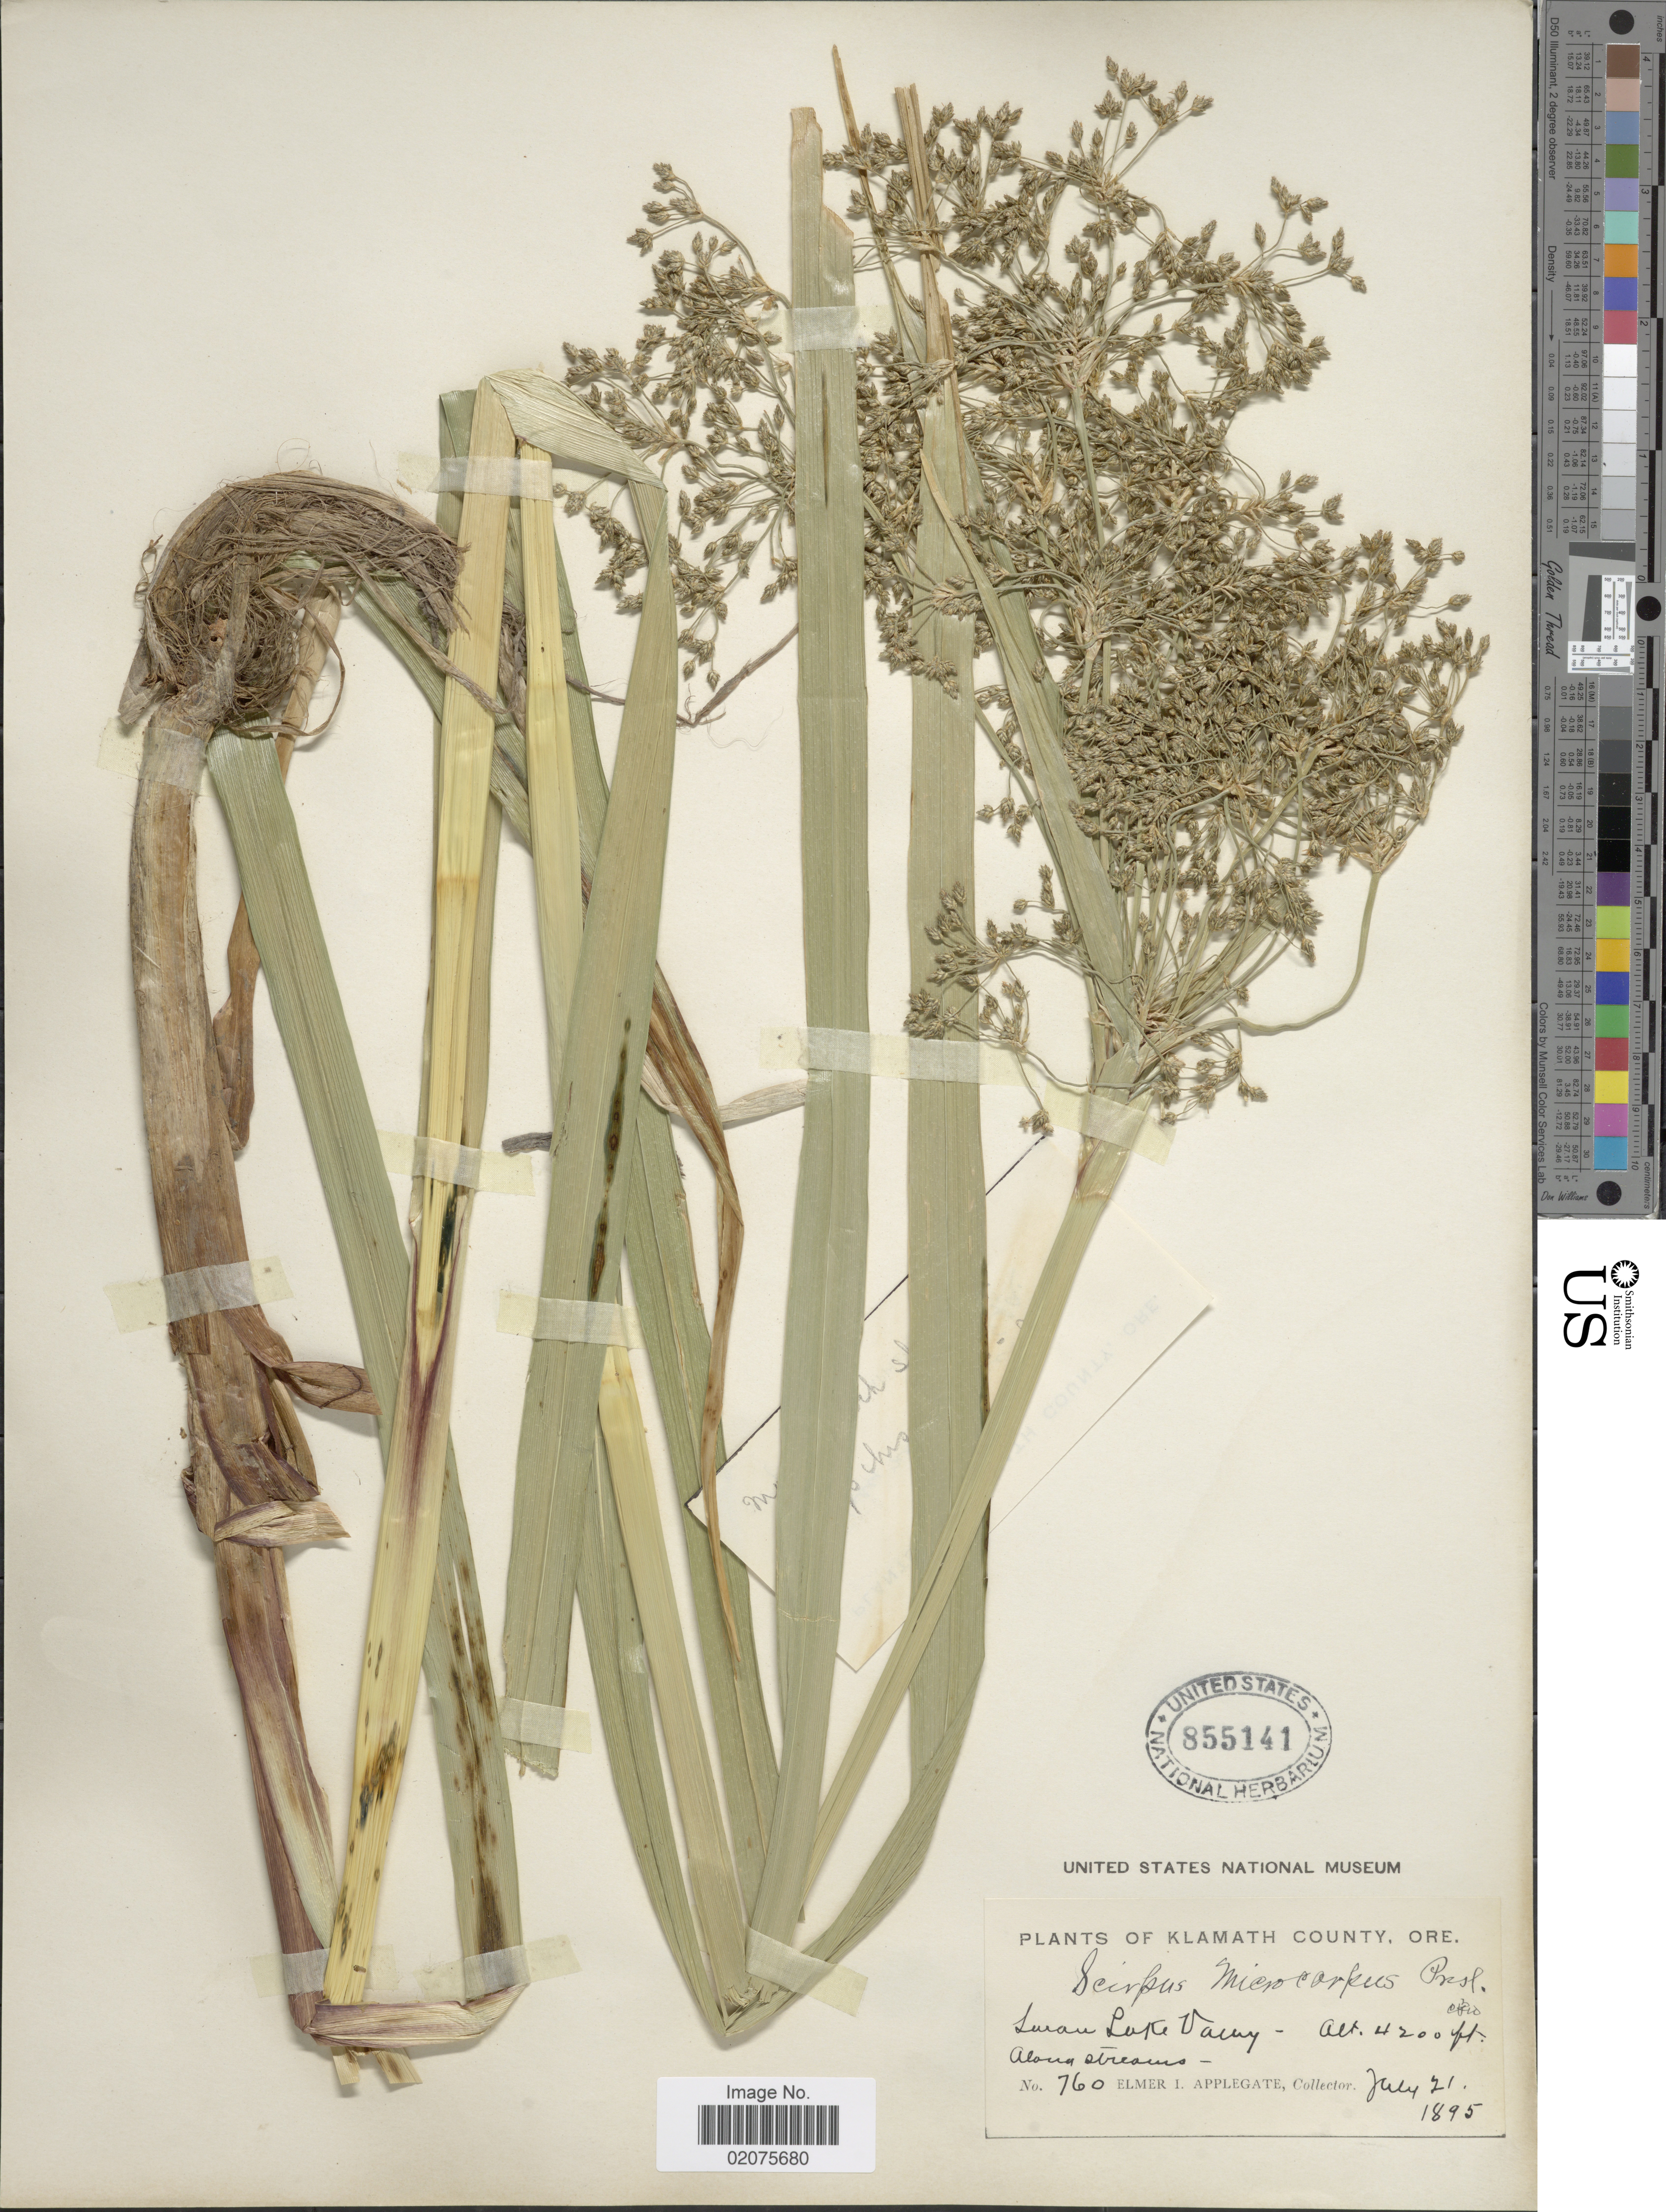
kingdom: Plantae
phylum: Tracheophyta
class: Liliopsida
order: Poales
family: Cyperaceae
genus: Scirpus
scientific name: Scirpus microcarpus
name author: J. Presl & C. Presl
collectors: E. I. Applegate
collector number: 760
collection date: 1895-07-21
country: United States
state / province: Oregon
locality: Klamath County, Ore. Swan Lake Valley. Along streams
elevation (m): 1280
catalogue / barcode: US 855141